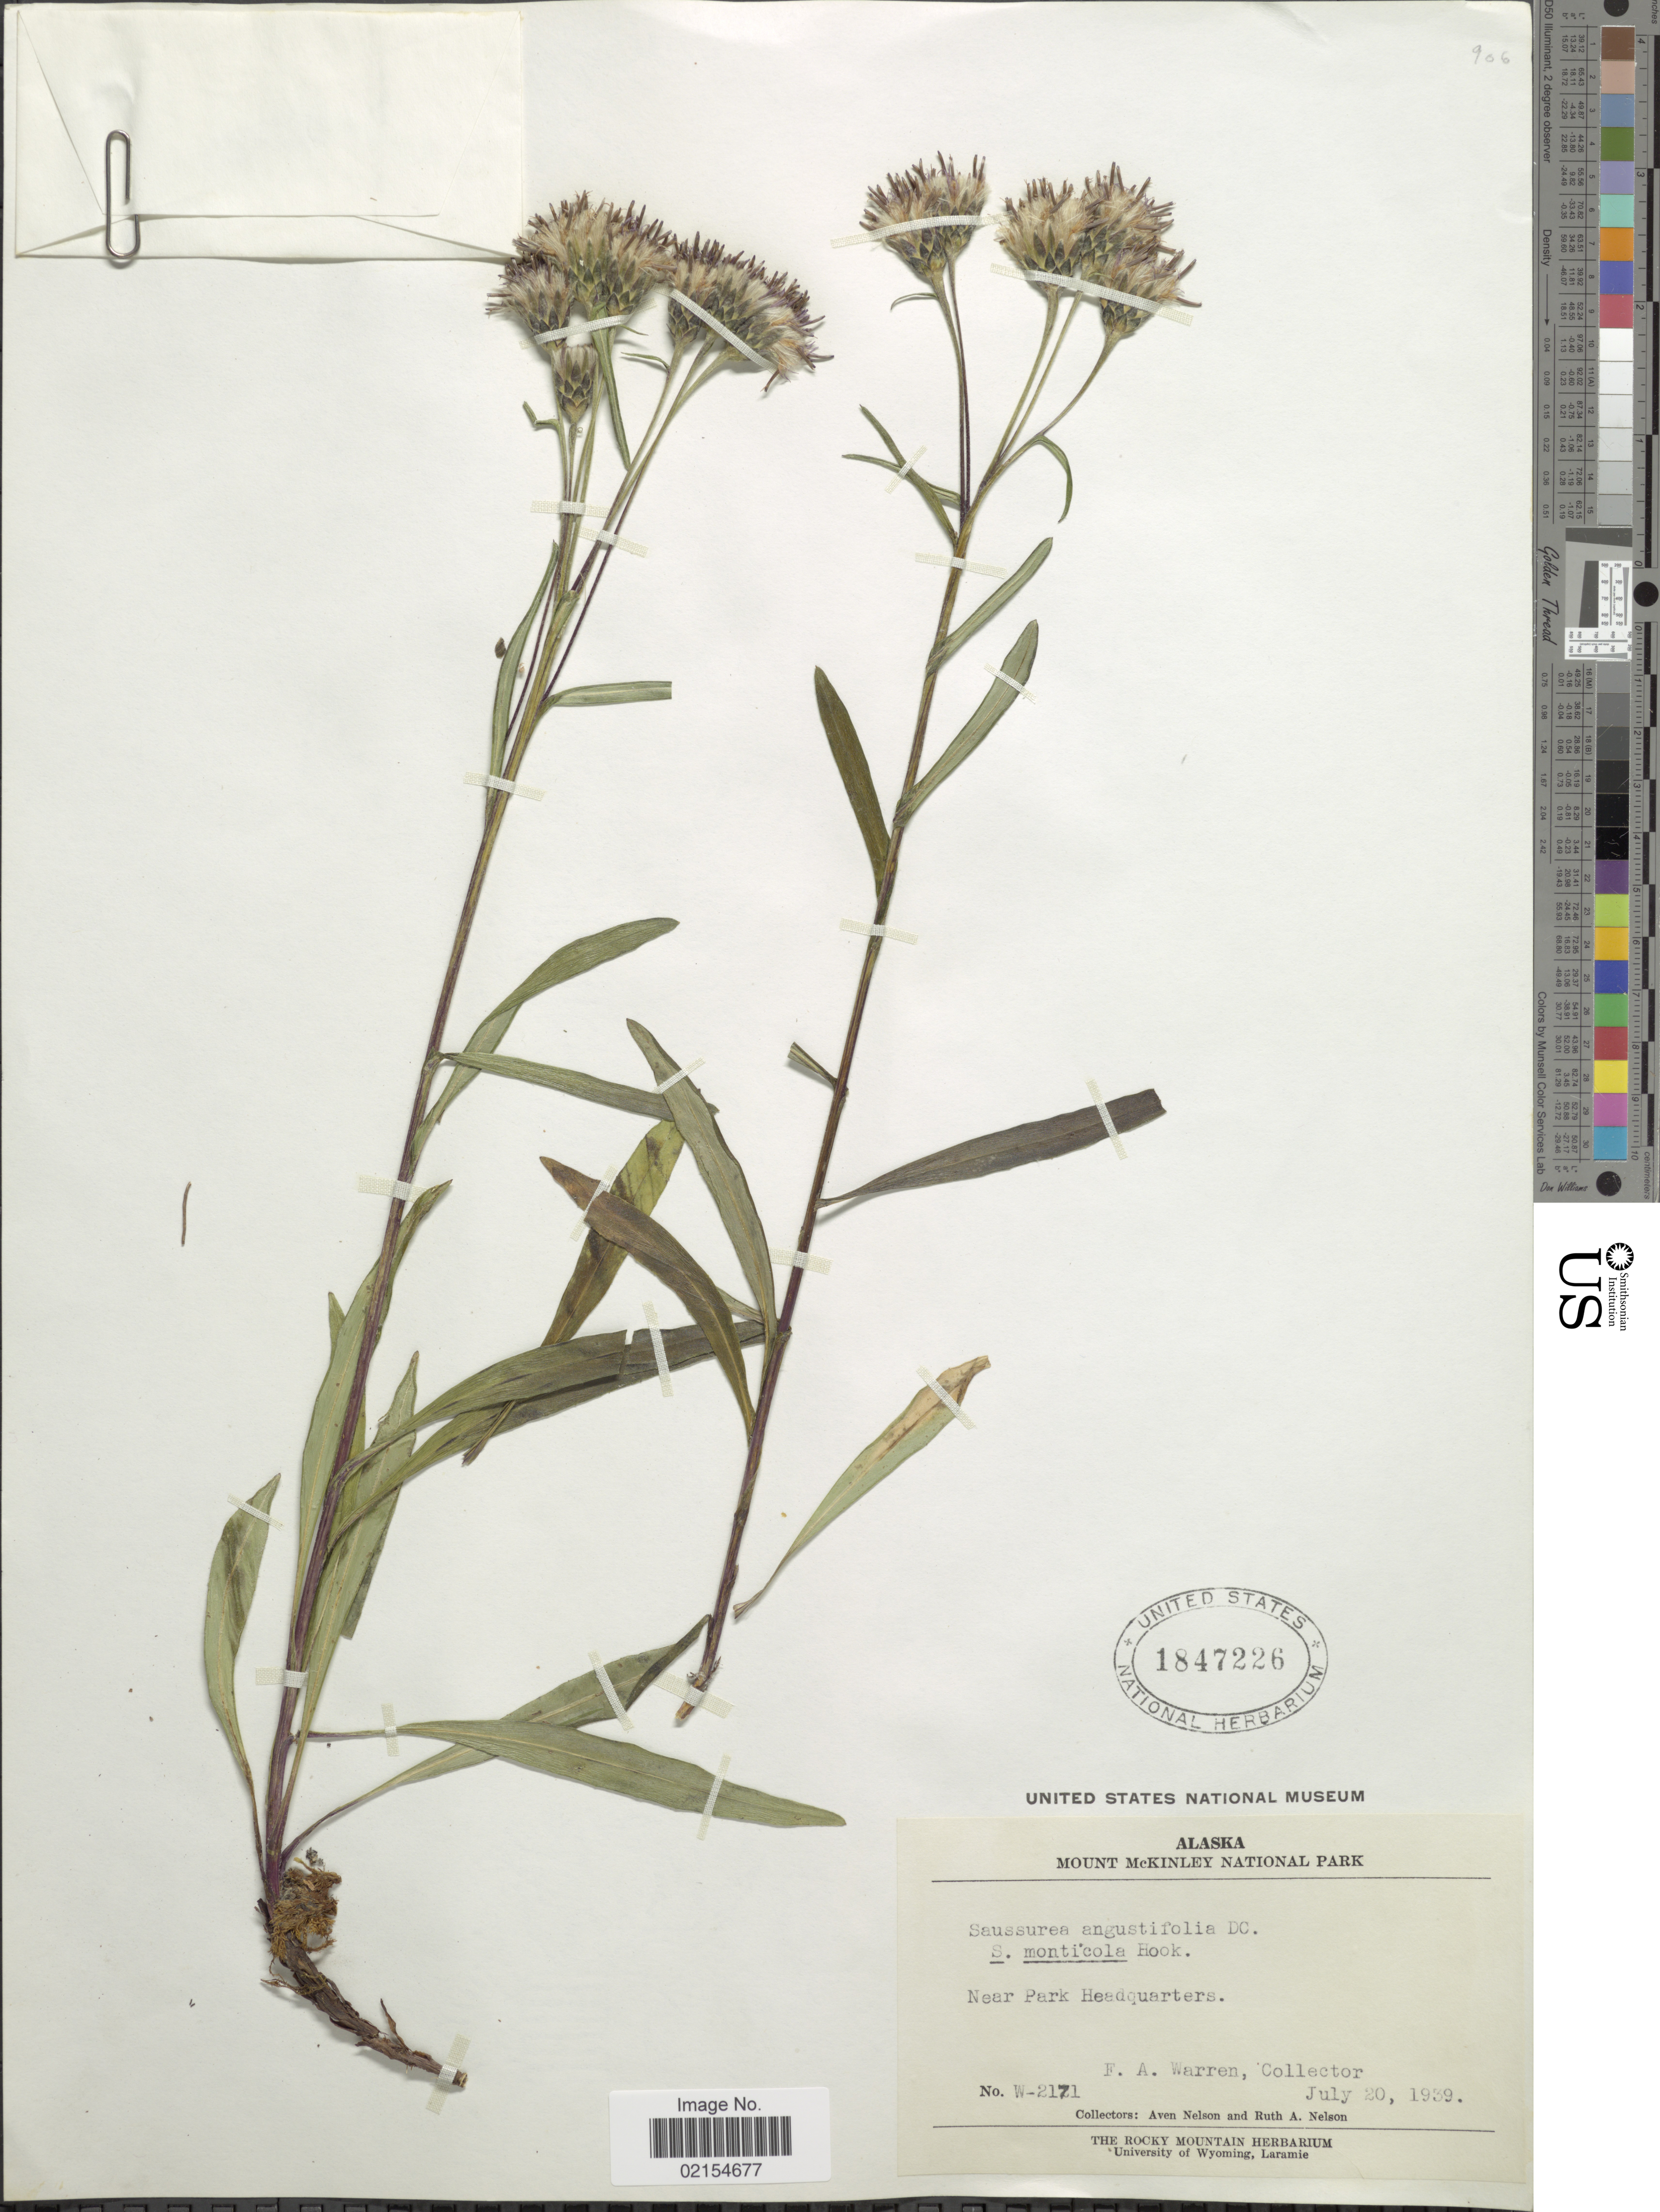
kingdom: Plantae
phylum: Tracheophyta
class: Magnoliopsida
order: Asterales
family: Asteraceae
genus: Saussurea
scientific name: Saussurea angustifolia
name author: (L.) DC.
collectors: A. Nelson & R. A. Nelson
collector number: W-2171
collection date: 1939-07-20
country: United States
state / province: Alaska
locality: Mount McKinley National Park National Park, Near Park Headquarters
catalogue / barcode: US 1847226